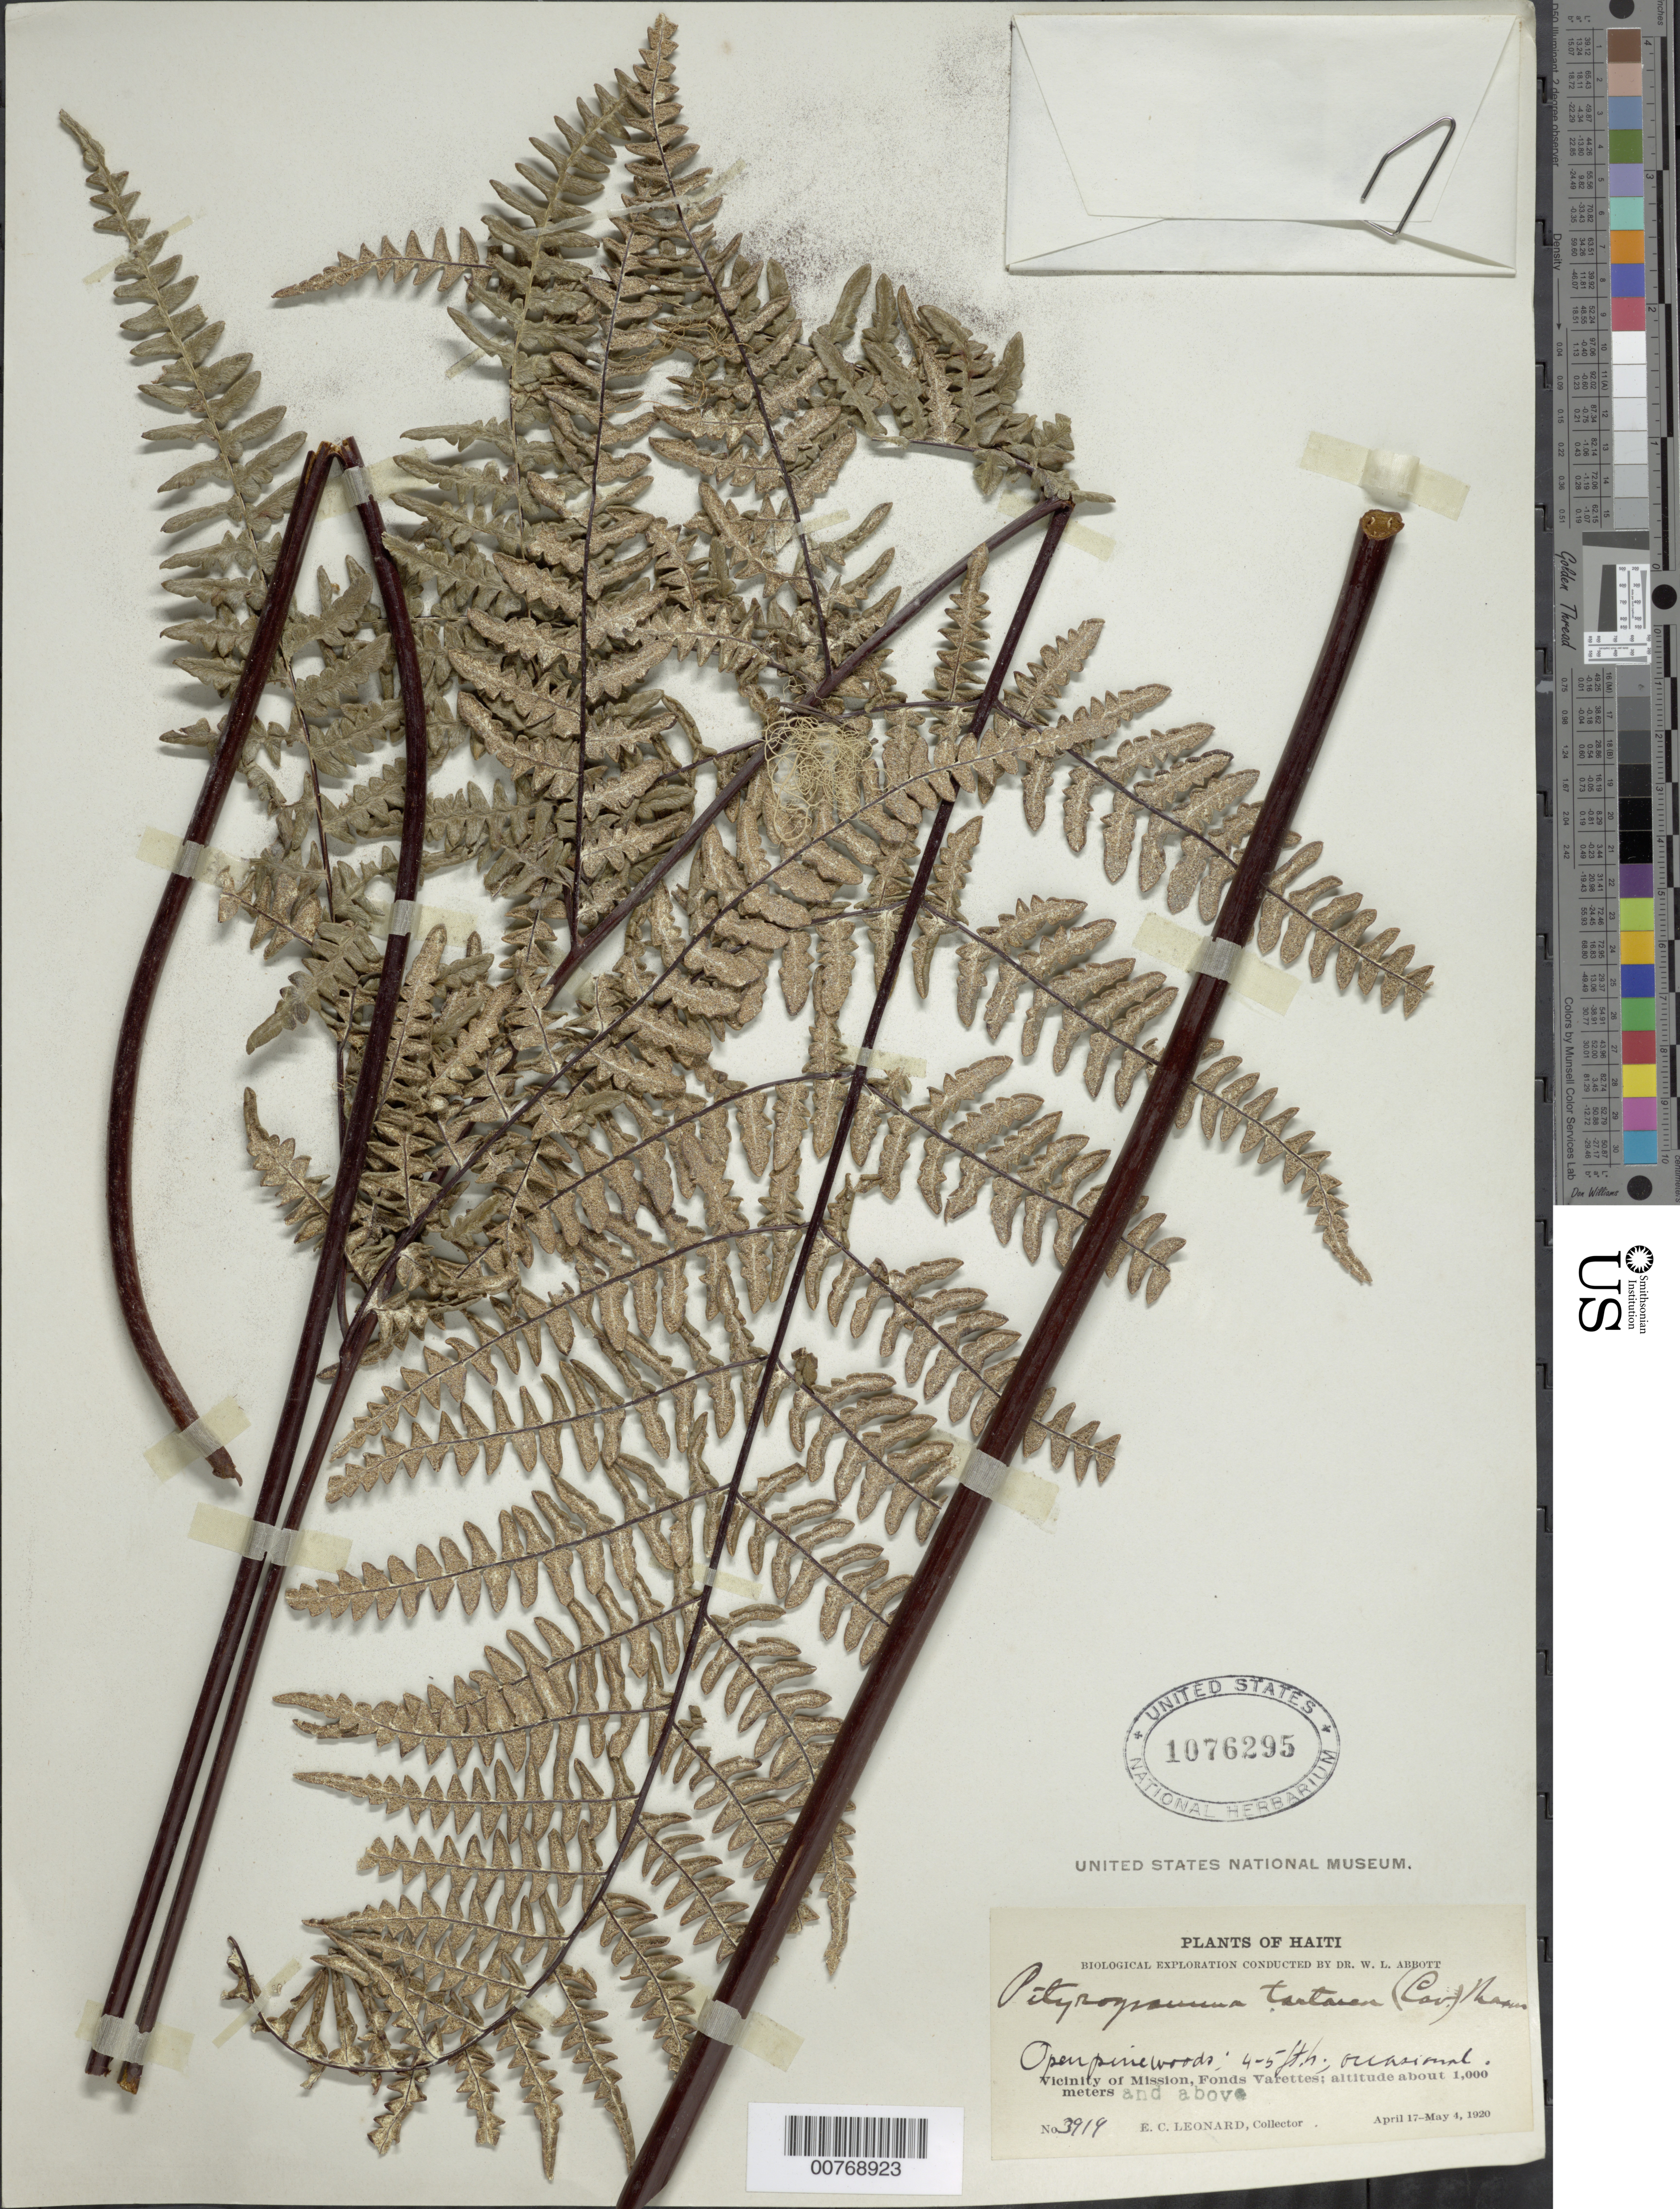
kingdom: Plantae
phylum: Tracheophyta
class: Polypodiopsida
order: Polypodiales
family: Pteridaceae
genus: Pityrogramma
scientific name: Pityrogramma ebenea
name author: (L.) Proctor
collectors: E. C. Leonard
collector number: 3914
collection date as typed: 17 Apr 1920 04 May 1920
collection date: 1920-04-17/1920-05-04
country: Haiti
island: Hispaniola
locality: Vicinity of Mission, Fonds Varettes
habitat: Open pine woods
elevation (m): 1000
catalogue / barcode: US 1076295